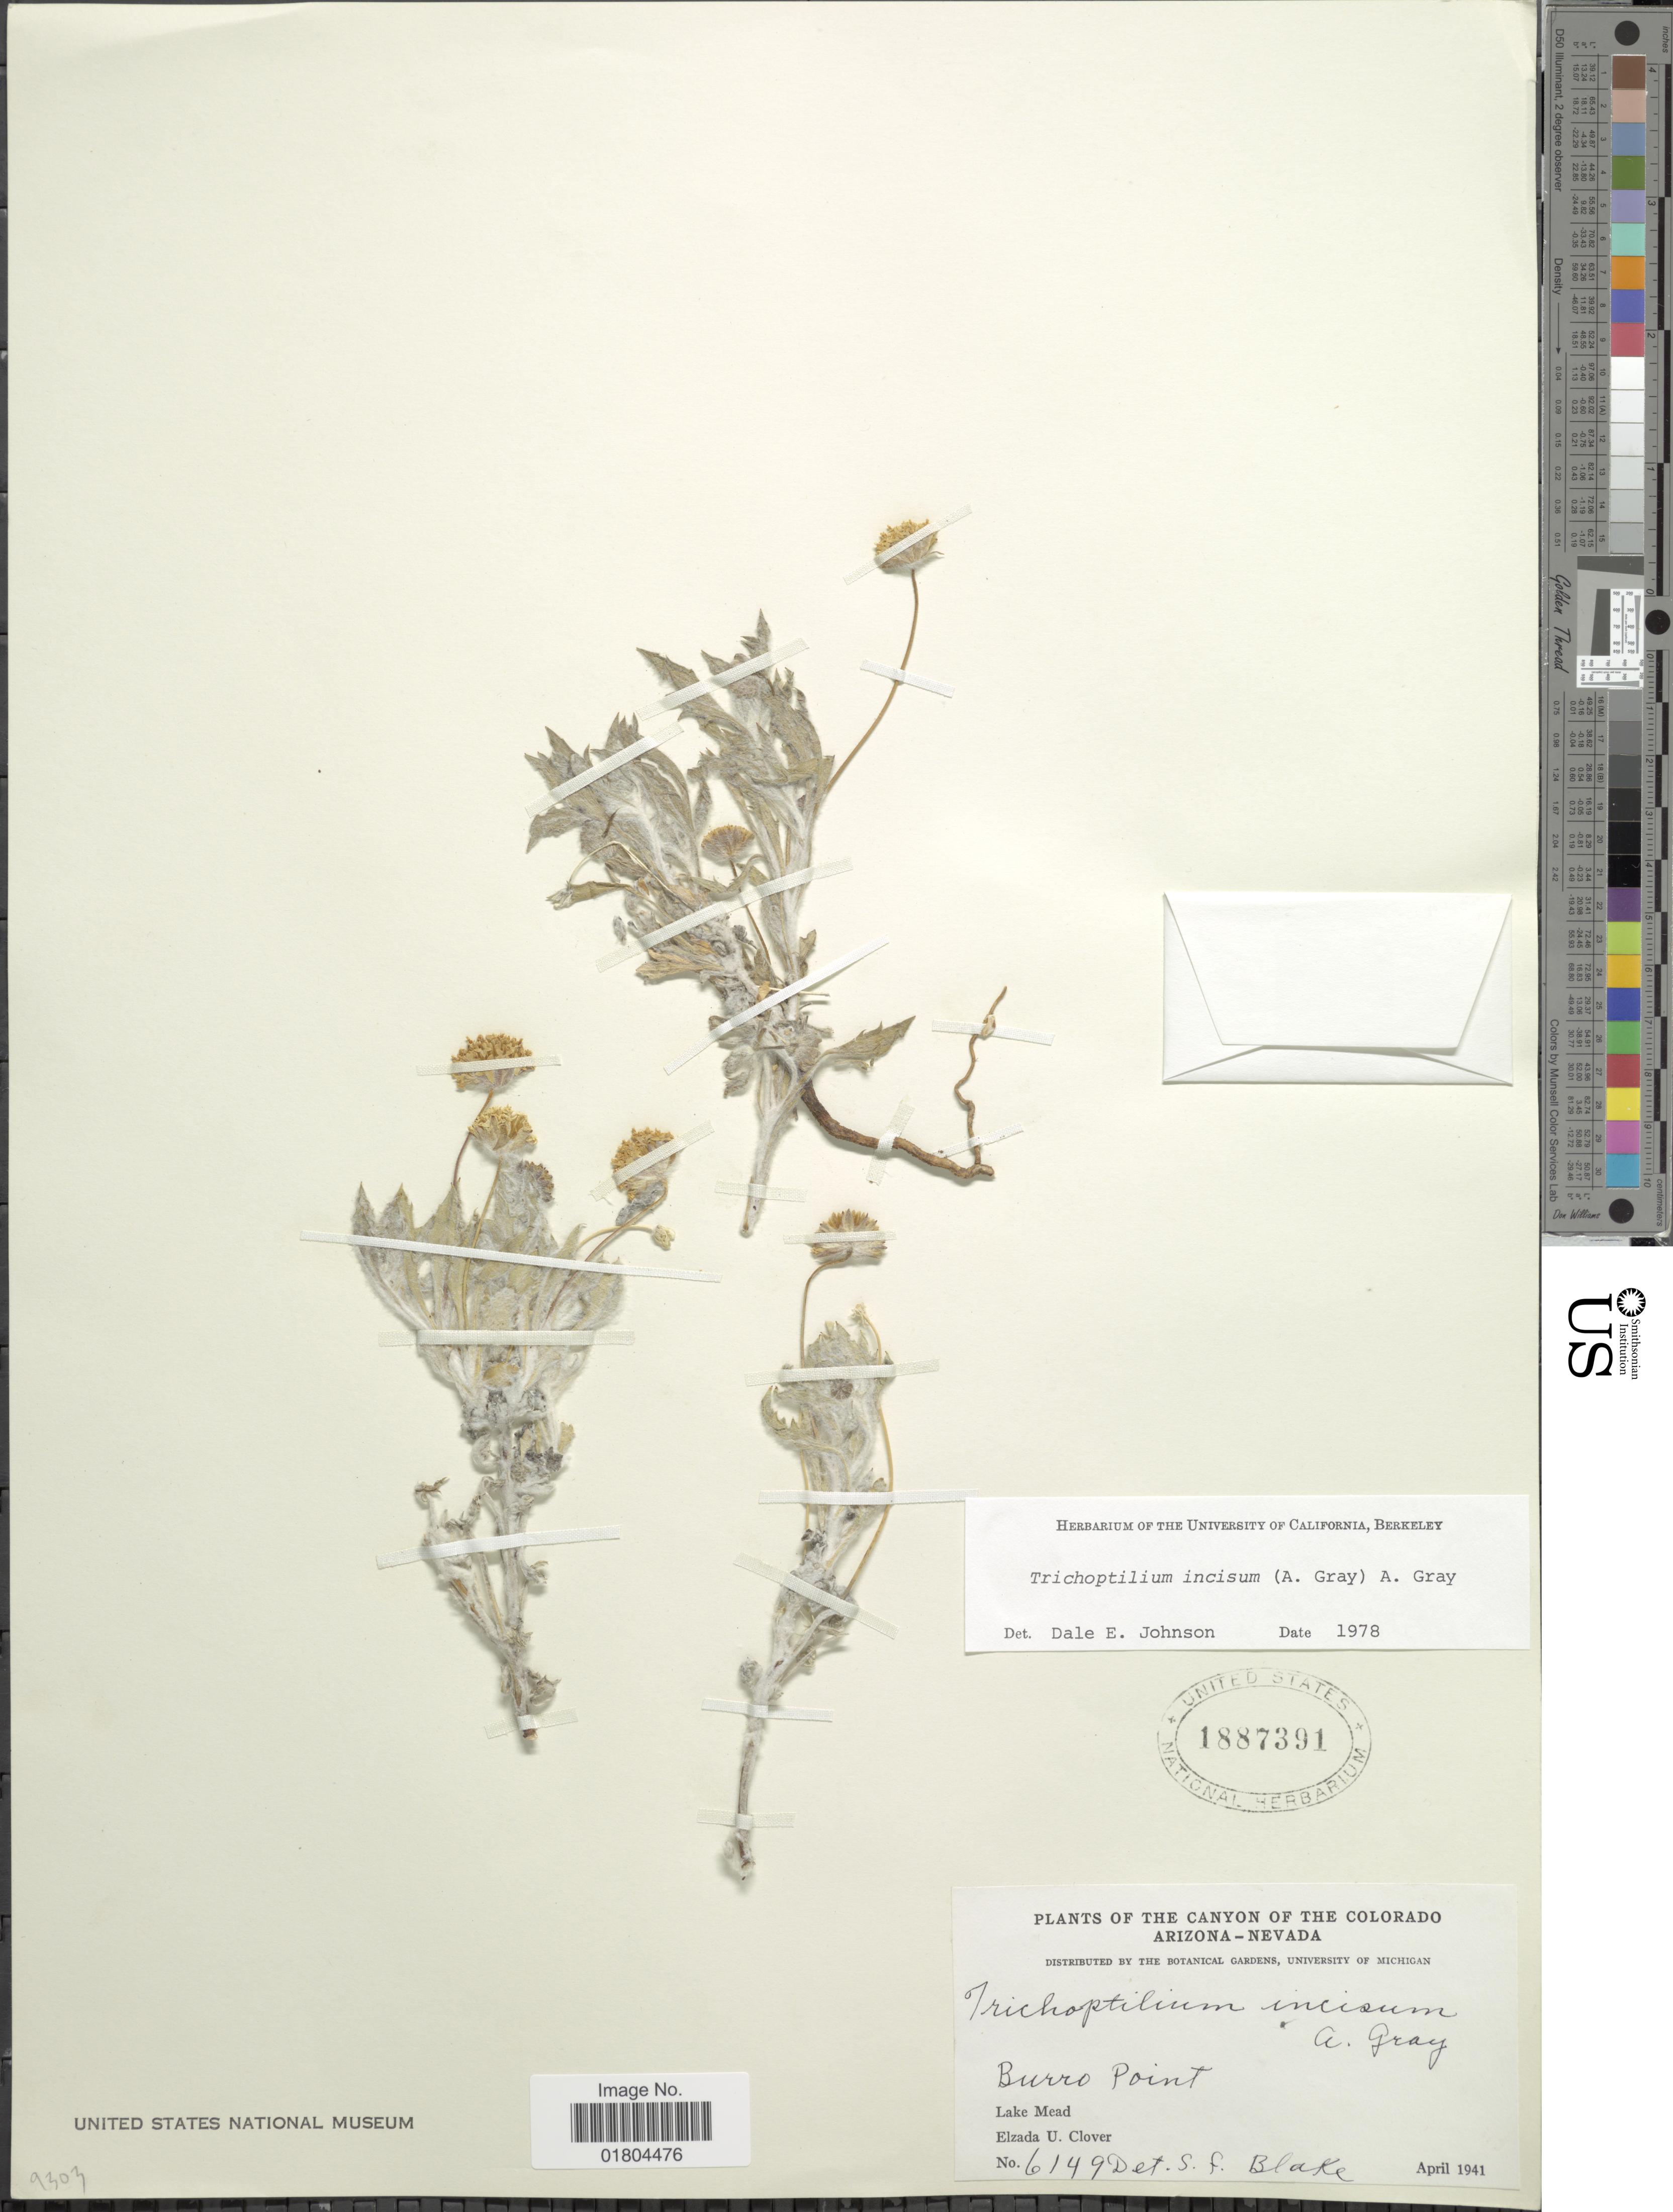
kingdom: Plantae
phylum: Tracheophyta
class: Magnoliopsida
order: Asterales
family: Asteraceae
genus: Trichoptilium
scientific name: Trichoptilium incisum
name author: (A. Gray) A. Gray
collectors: E. U. Clover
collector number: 6149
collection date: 1941-04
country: United States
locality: The Canyon of the Colorado Arizona-Nevada, Burro Point, Lake Mead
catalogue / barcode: US 1887391